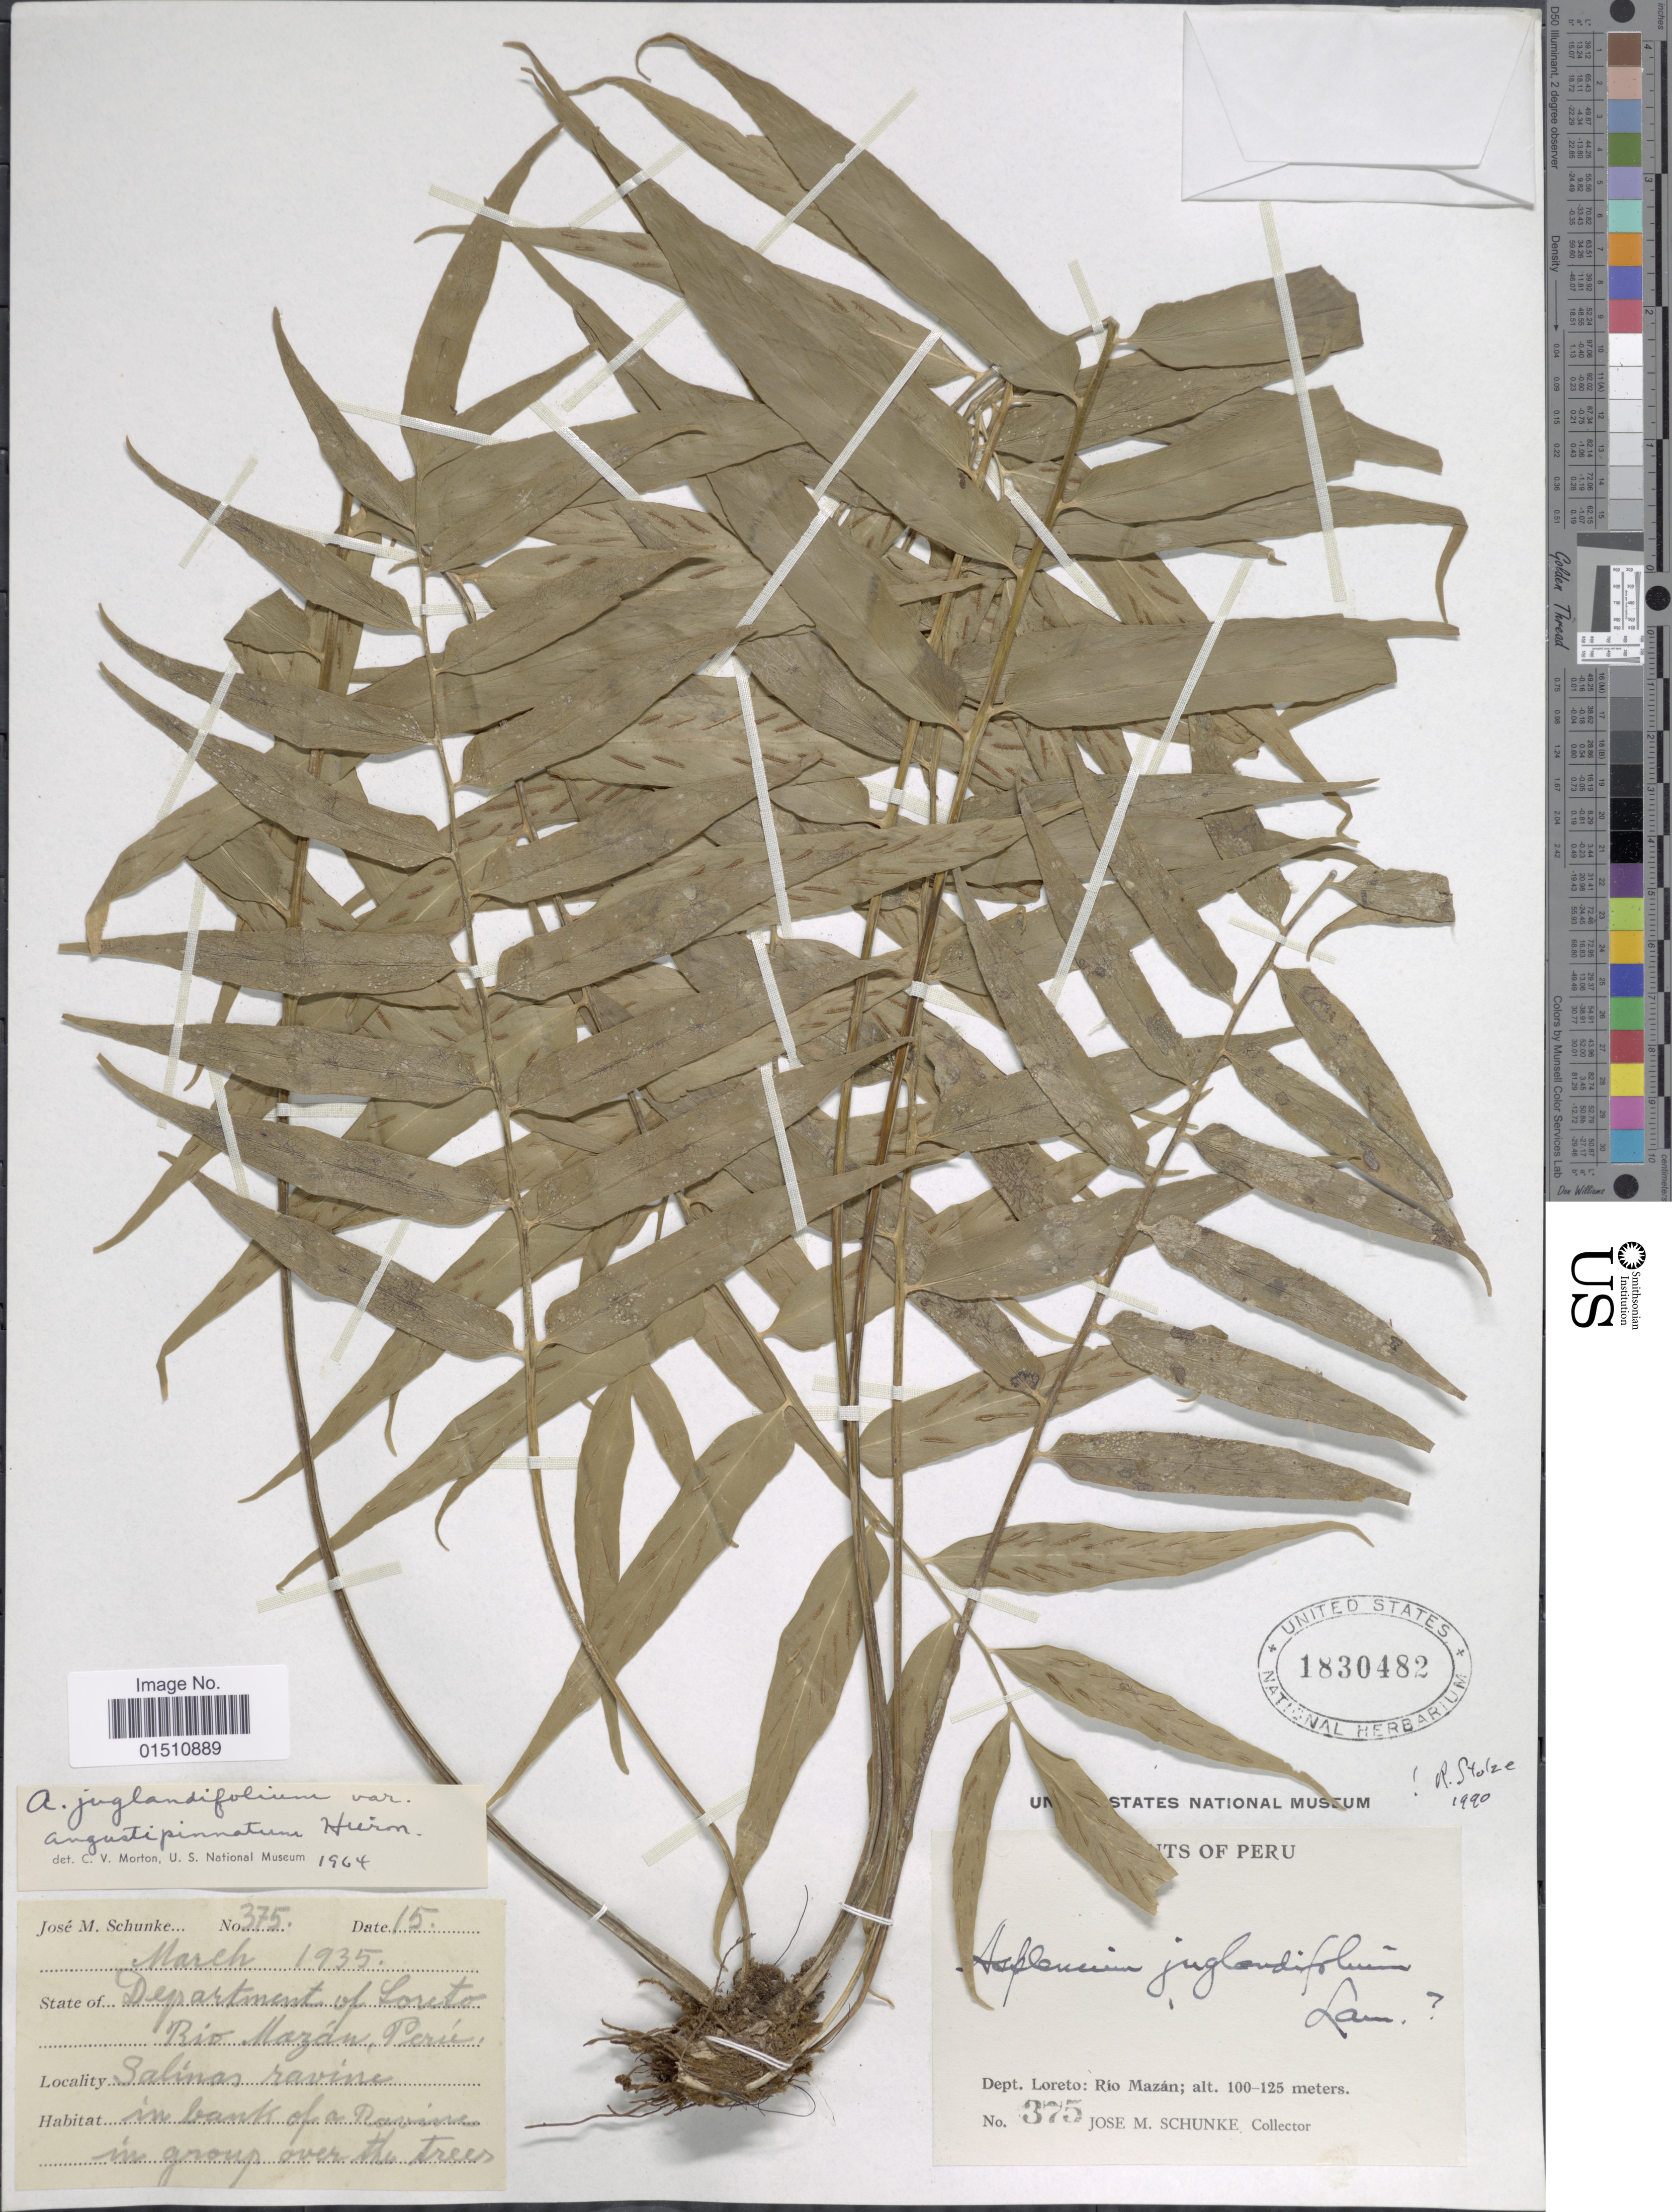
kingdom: Plantae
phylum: Tracheophyta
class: Polypodiopsida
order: Polypodiales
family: Aspleniaceae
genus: Asplenium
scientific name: Asplenium falcinellum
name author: Maxon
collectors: J. M. Schunke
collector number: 375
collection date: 1935-03-15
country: Peru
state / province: Loreto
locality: Peru, Dep. Loreto: Rio mazan. Salinas Ravine.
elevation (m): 100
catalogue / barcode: US 1830482